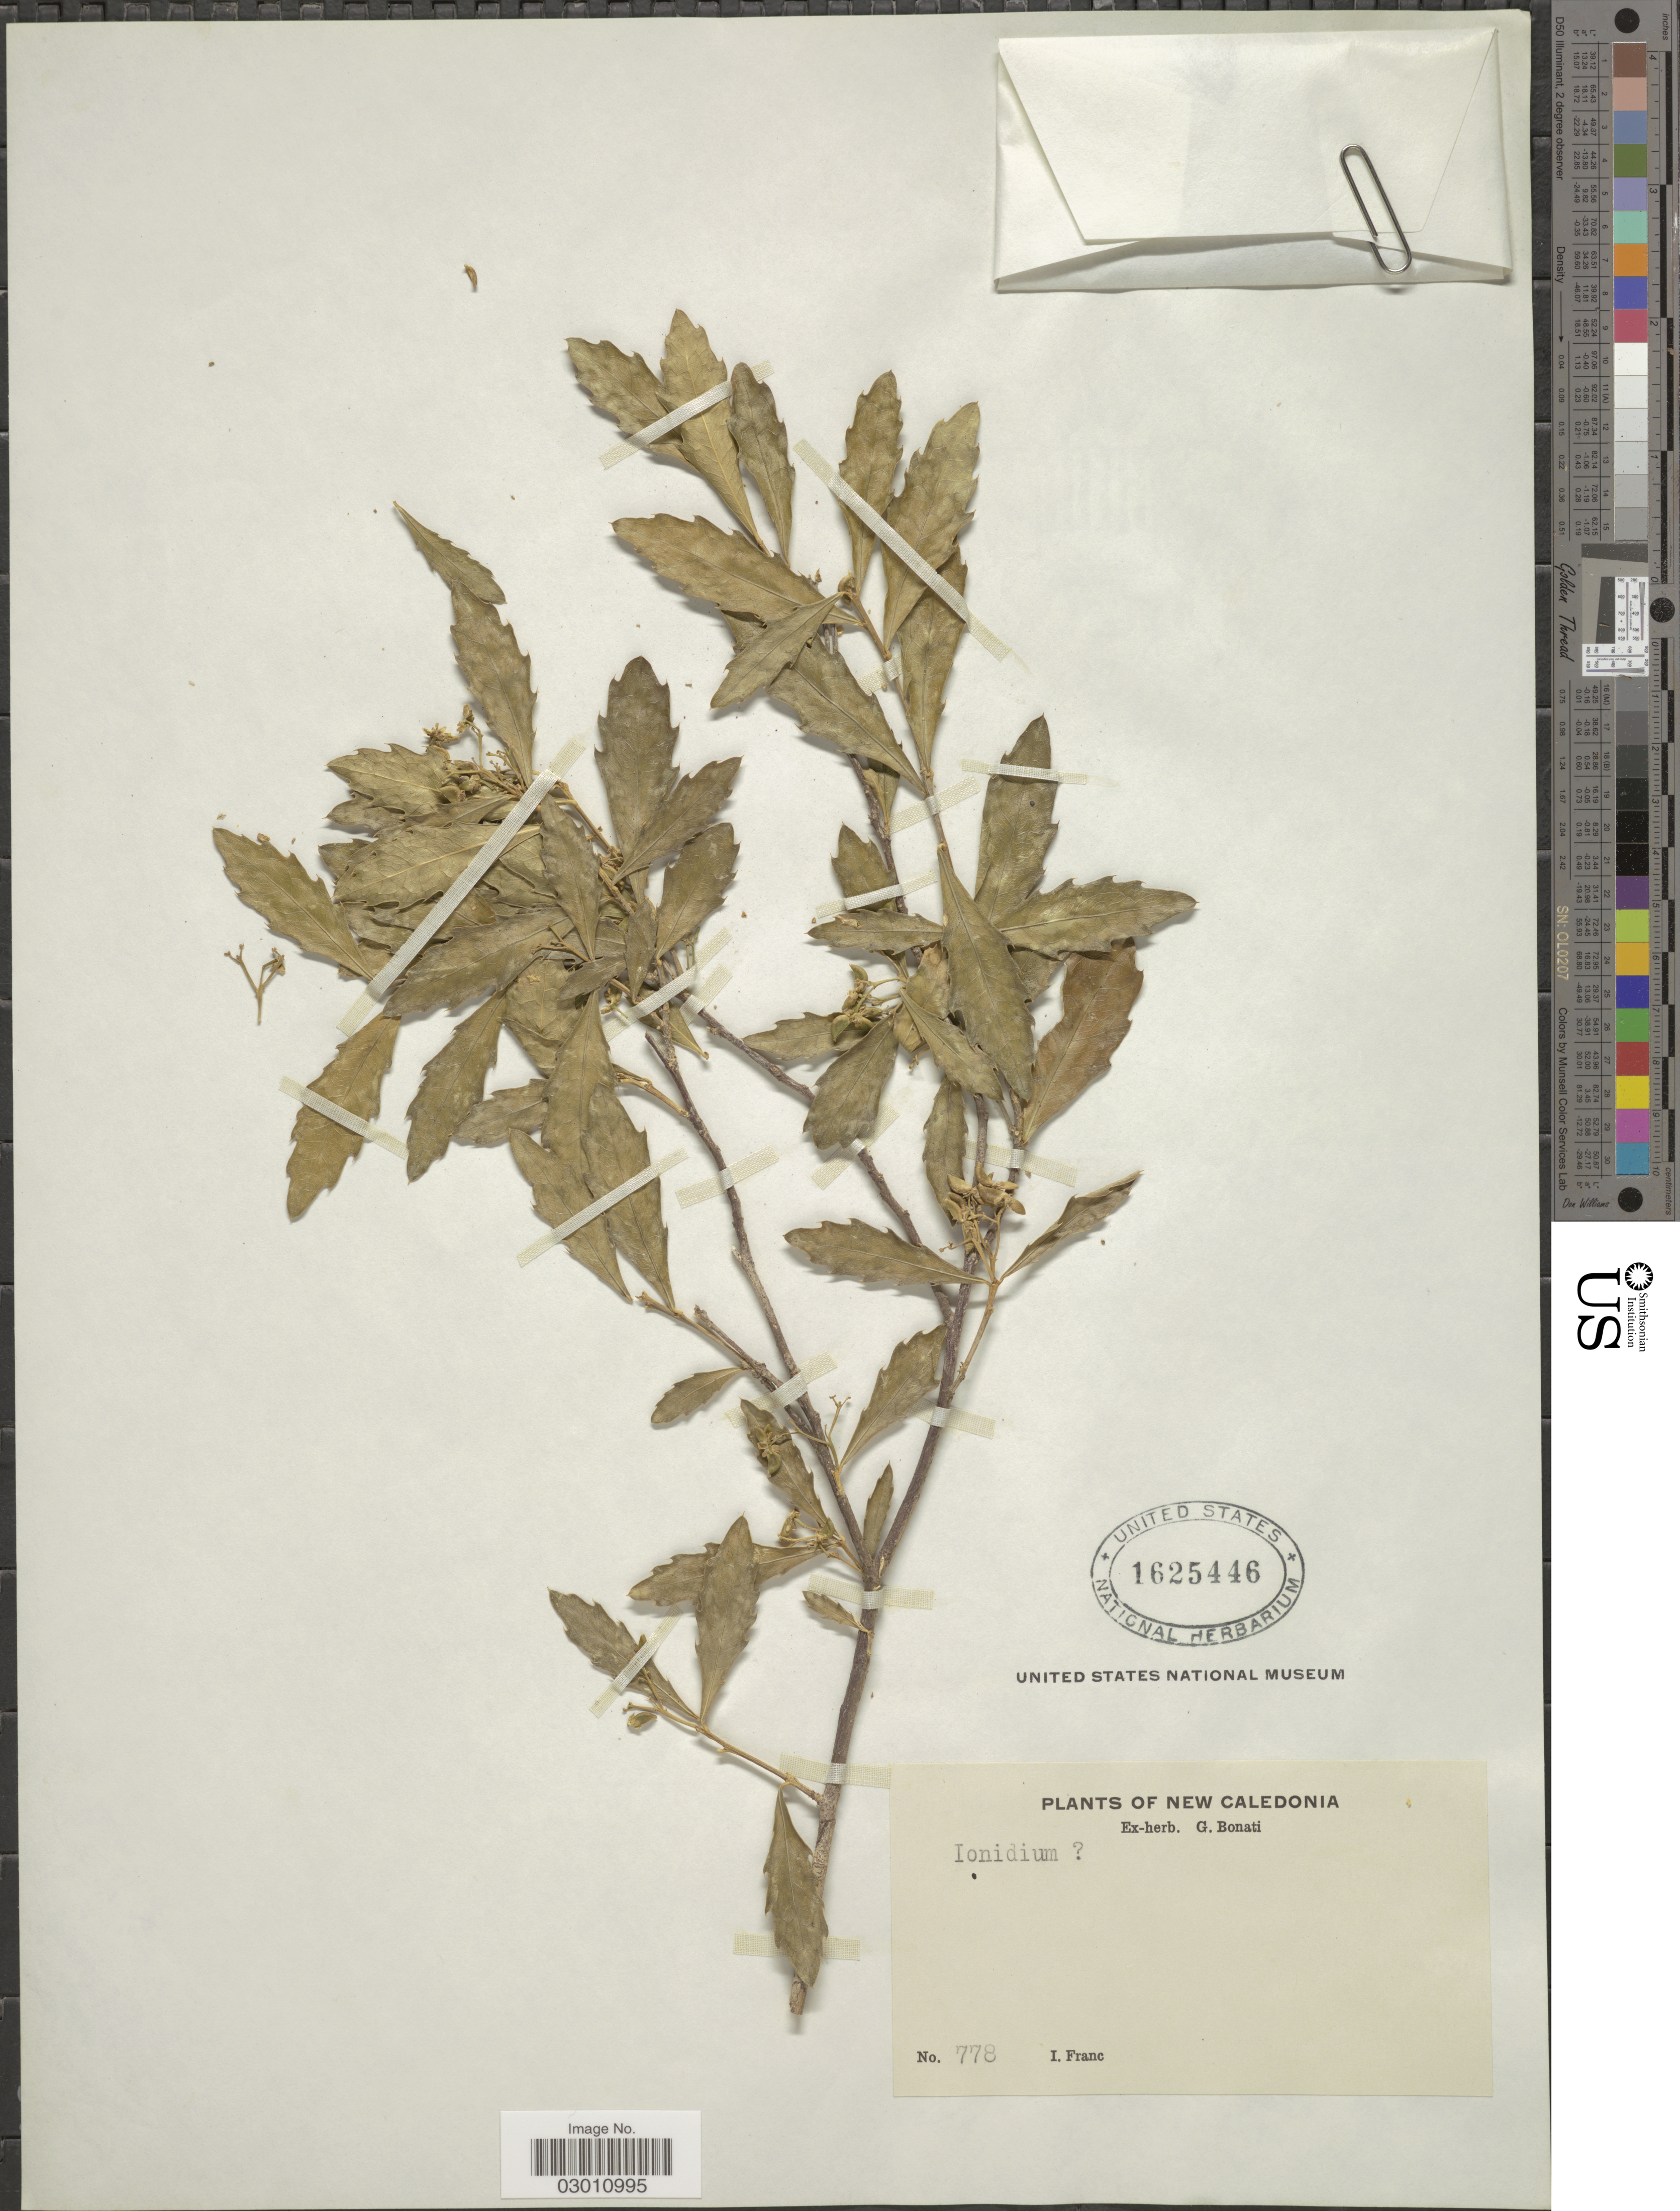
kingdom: Plantae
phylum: Tracheophyta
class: Magnoliopsida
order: Malpighiales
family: Violaceae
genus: Hybanthus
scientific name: Hybanthus caledonicus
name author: (Turcz.) Cretz.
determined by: Strong, Mark T., (BOT), Smithsonian Institution - National Museum of Natural History (UNITED STATES)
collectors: I. Franc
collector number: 778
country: New Caledonia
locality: New Caledonia.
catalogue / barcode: US 1625446